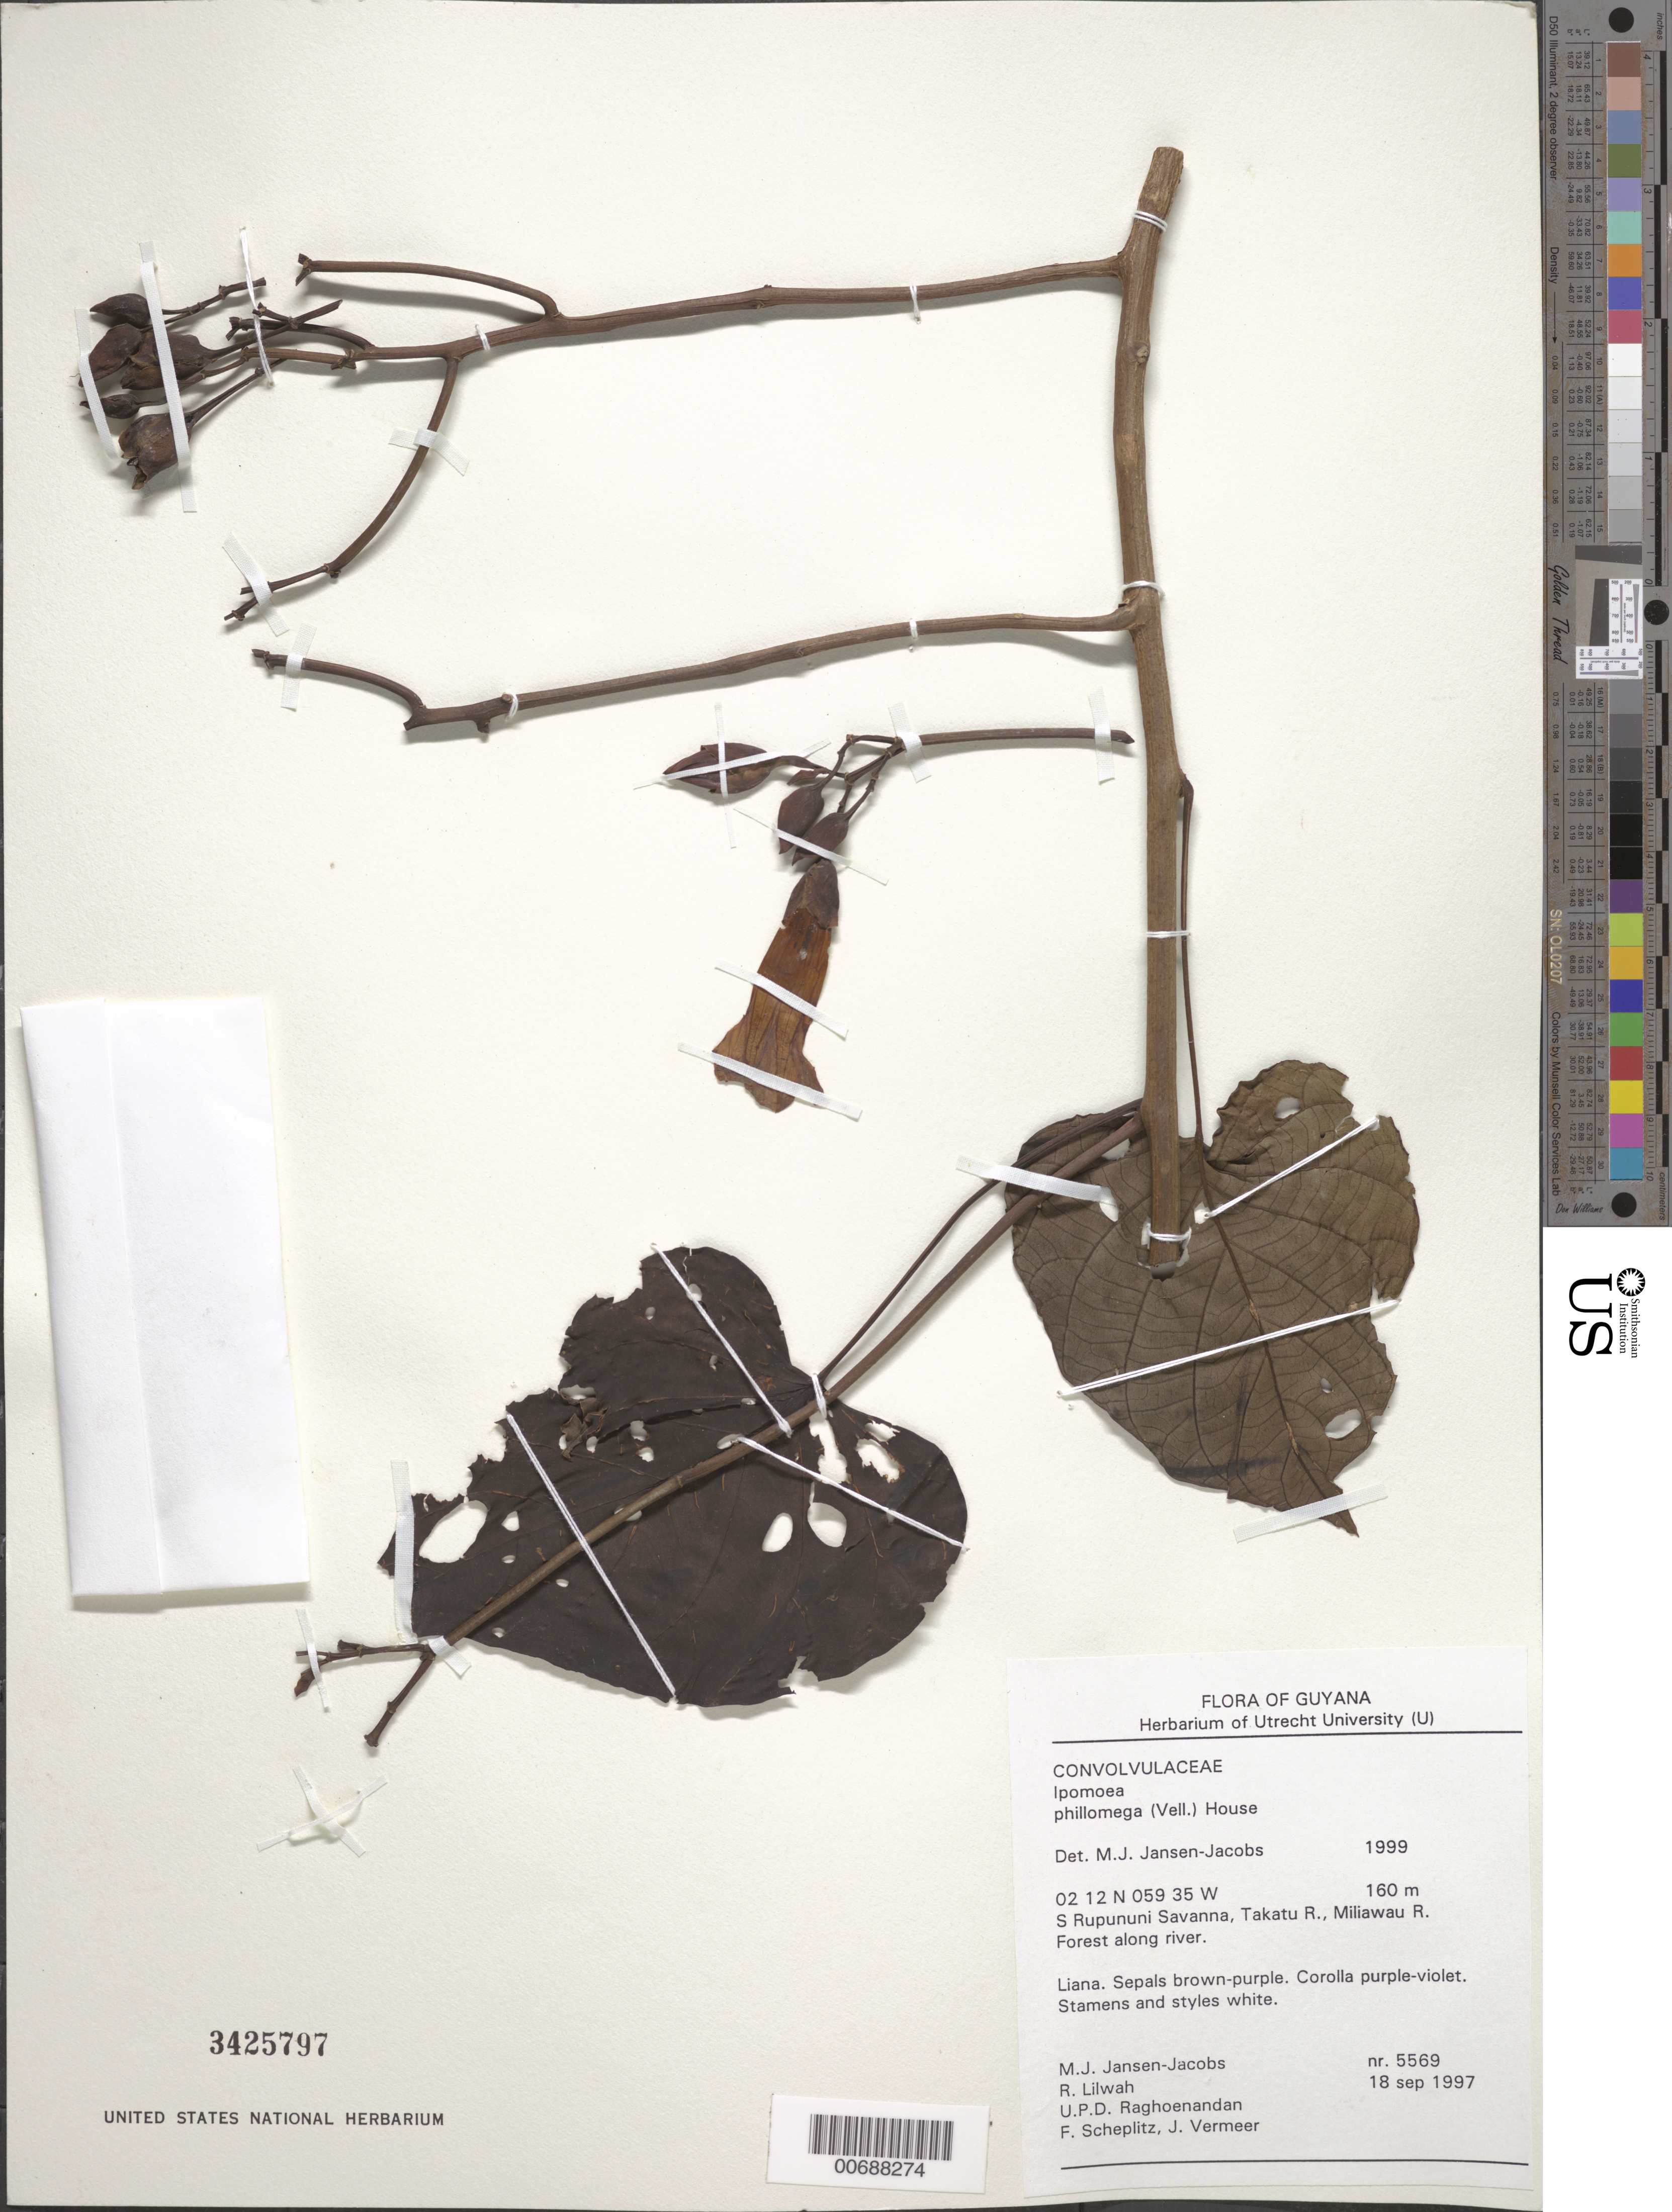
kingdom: Plantae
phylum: Tracheophyta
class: Magnoliopsida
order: Solanales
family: Convolvulaceae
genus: Ipomoea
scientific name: Ipomoea philomega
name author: (Vell.) House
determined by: Jansen-Jacobs, M. J., (U), Nationaal Herbarium Nederland, Utrecht University branch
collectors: M. J. Jansen-Jacobs, R. Lilwah, U. Raghoenandan, F. Scheplitz & J. Vermeer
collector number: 5569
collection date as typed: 18-Sep-97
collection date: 1997-09-18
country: Guyana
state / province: U. Takutu-U. Essequibo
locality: S. Rupununi savanna, Takutu and Miliawau Rivers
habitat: Forest along river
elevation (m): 160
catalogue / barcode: US 3425797